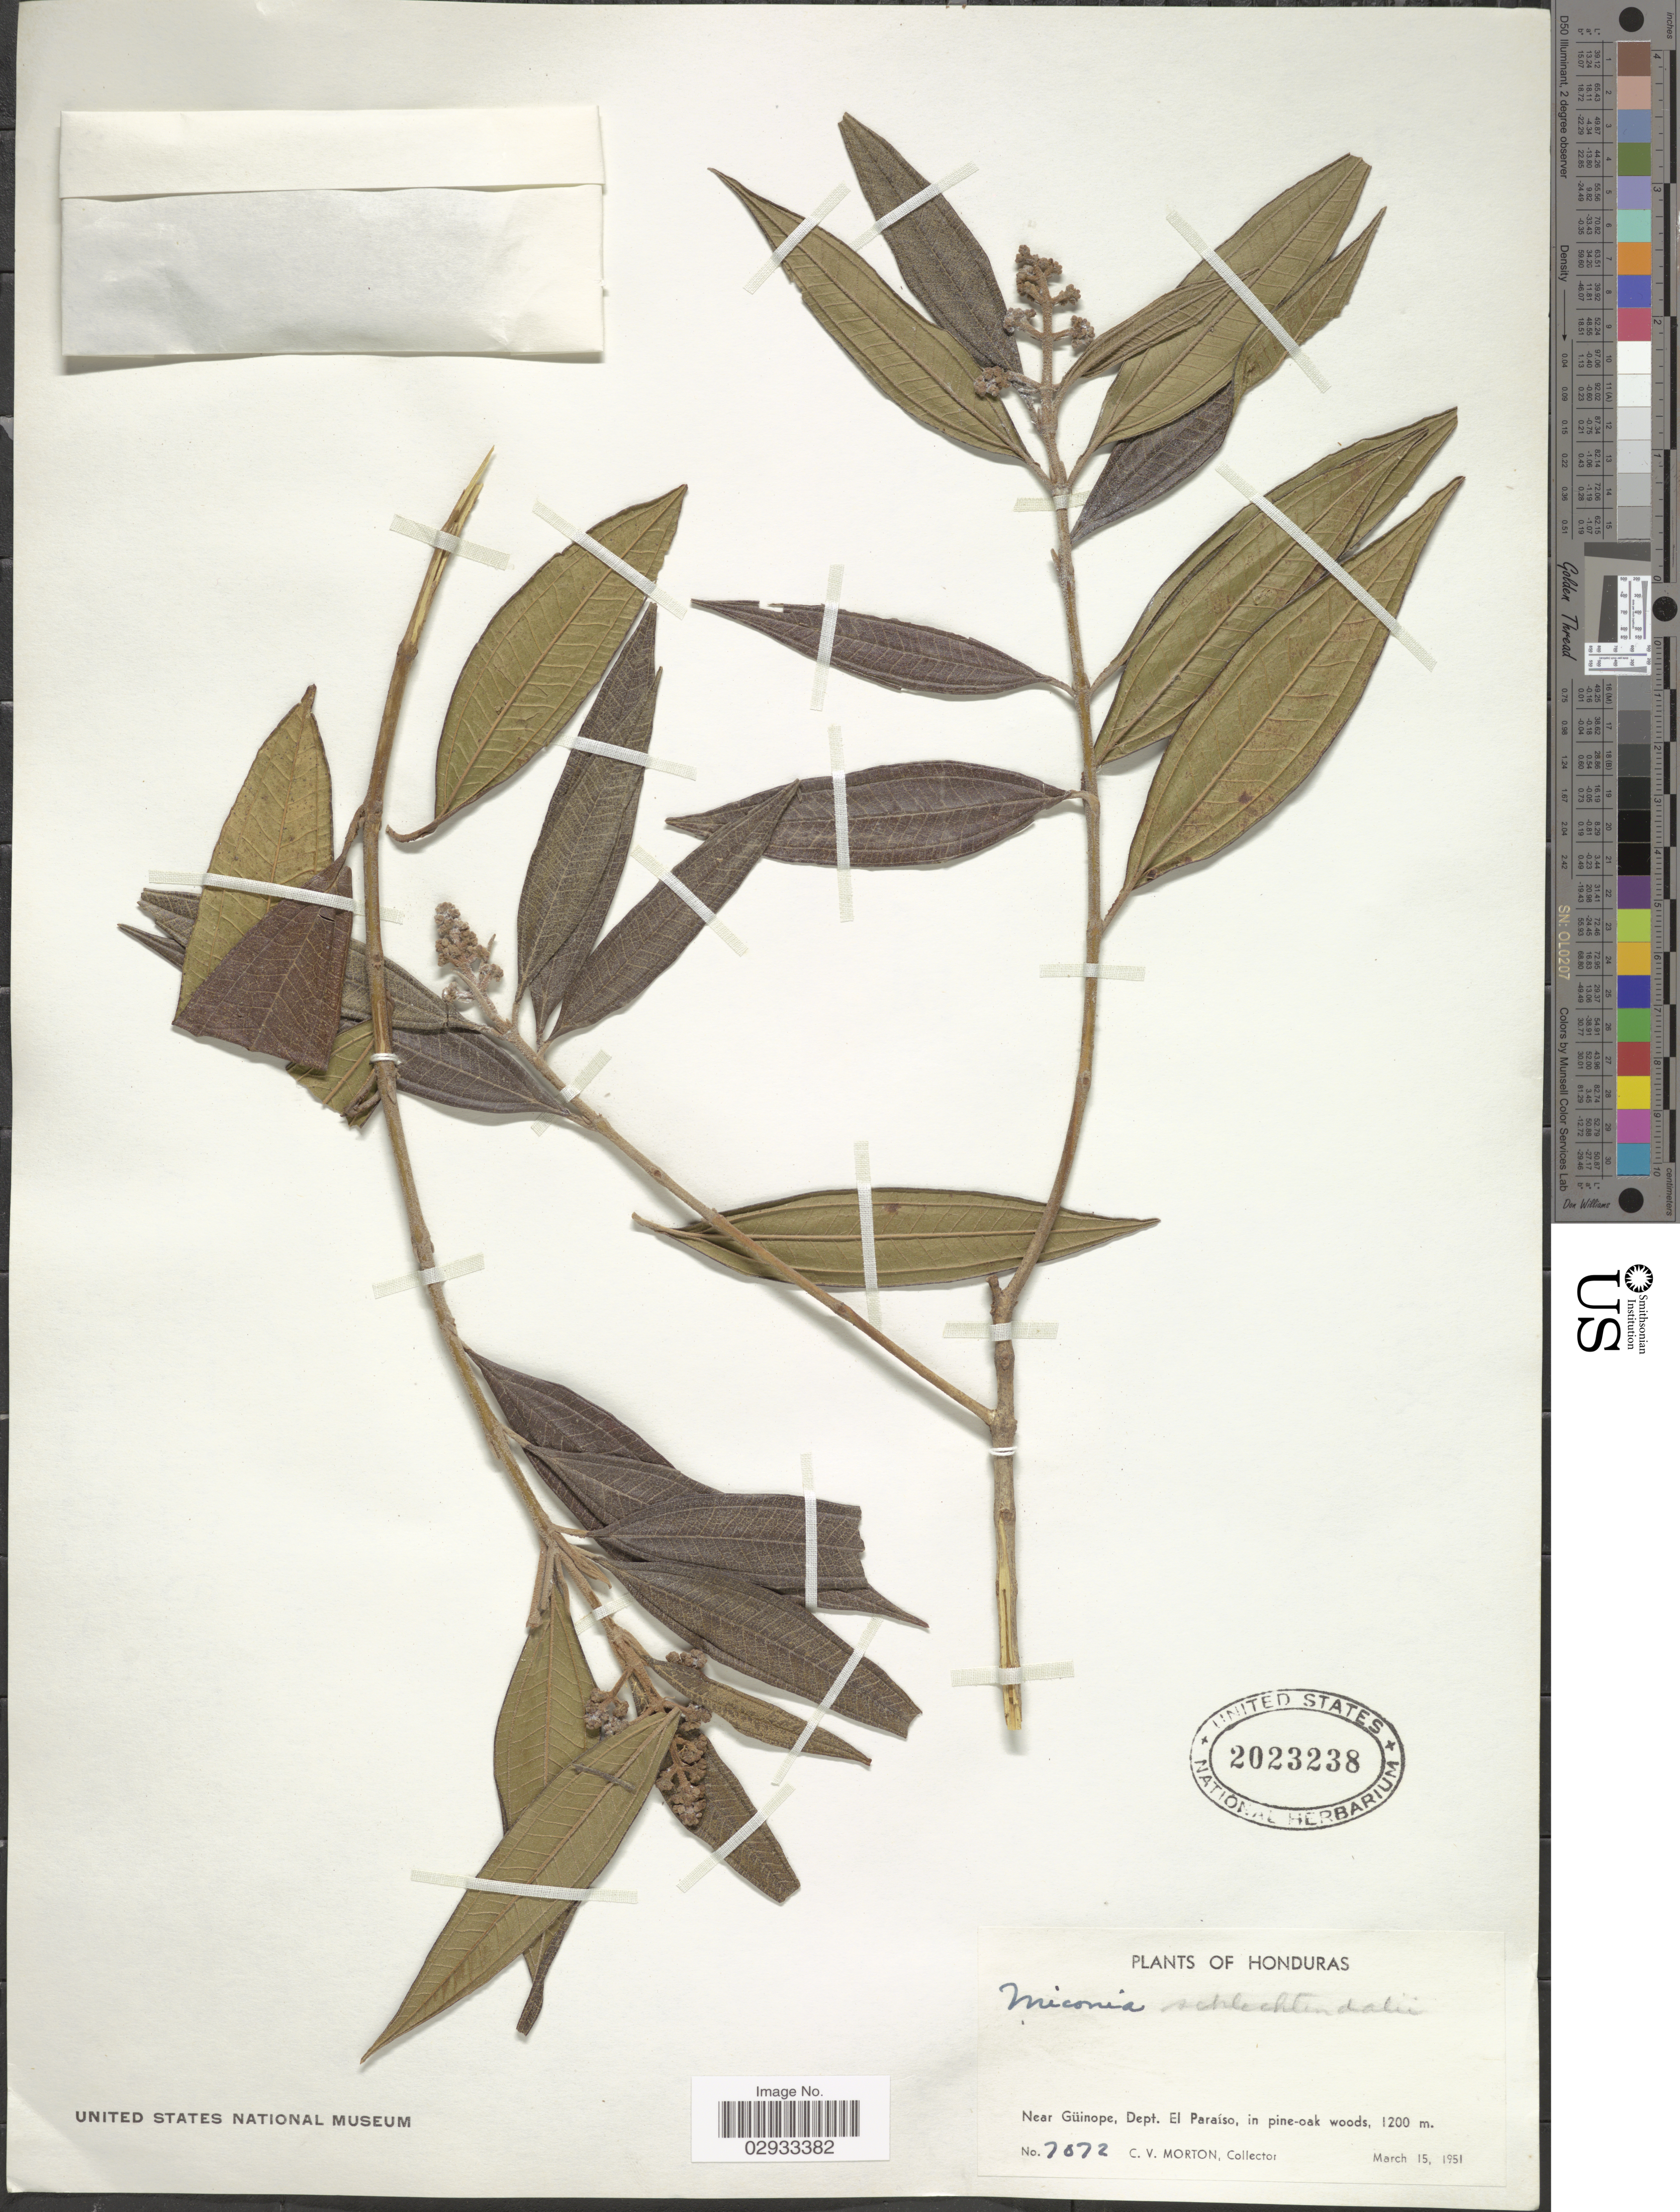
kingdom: Plantae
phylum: Tracheophyta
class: Magnoliopsida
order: Myrtales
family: Melastomataceae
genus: Miconia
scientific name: Miconia schlechtendalii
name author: Cogn. in DC.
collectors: C. V. Morton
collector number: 7072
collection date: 1951-03-15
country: Honduras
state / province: El Paraíso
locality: Near Güinope, Dept. El Paraíso.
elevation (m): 1200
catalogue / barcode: US 2023238